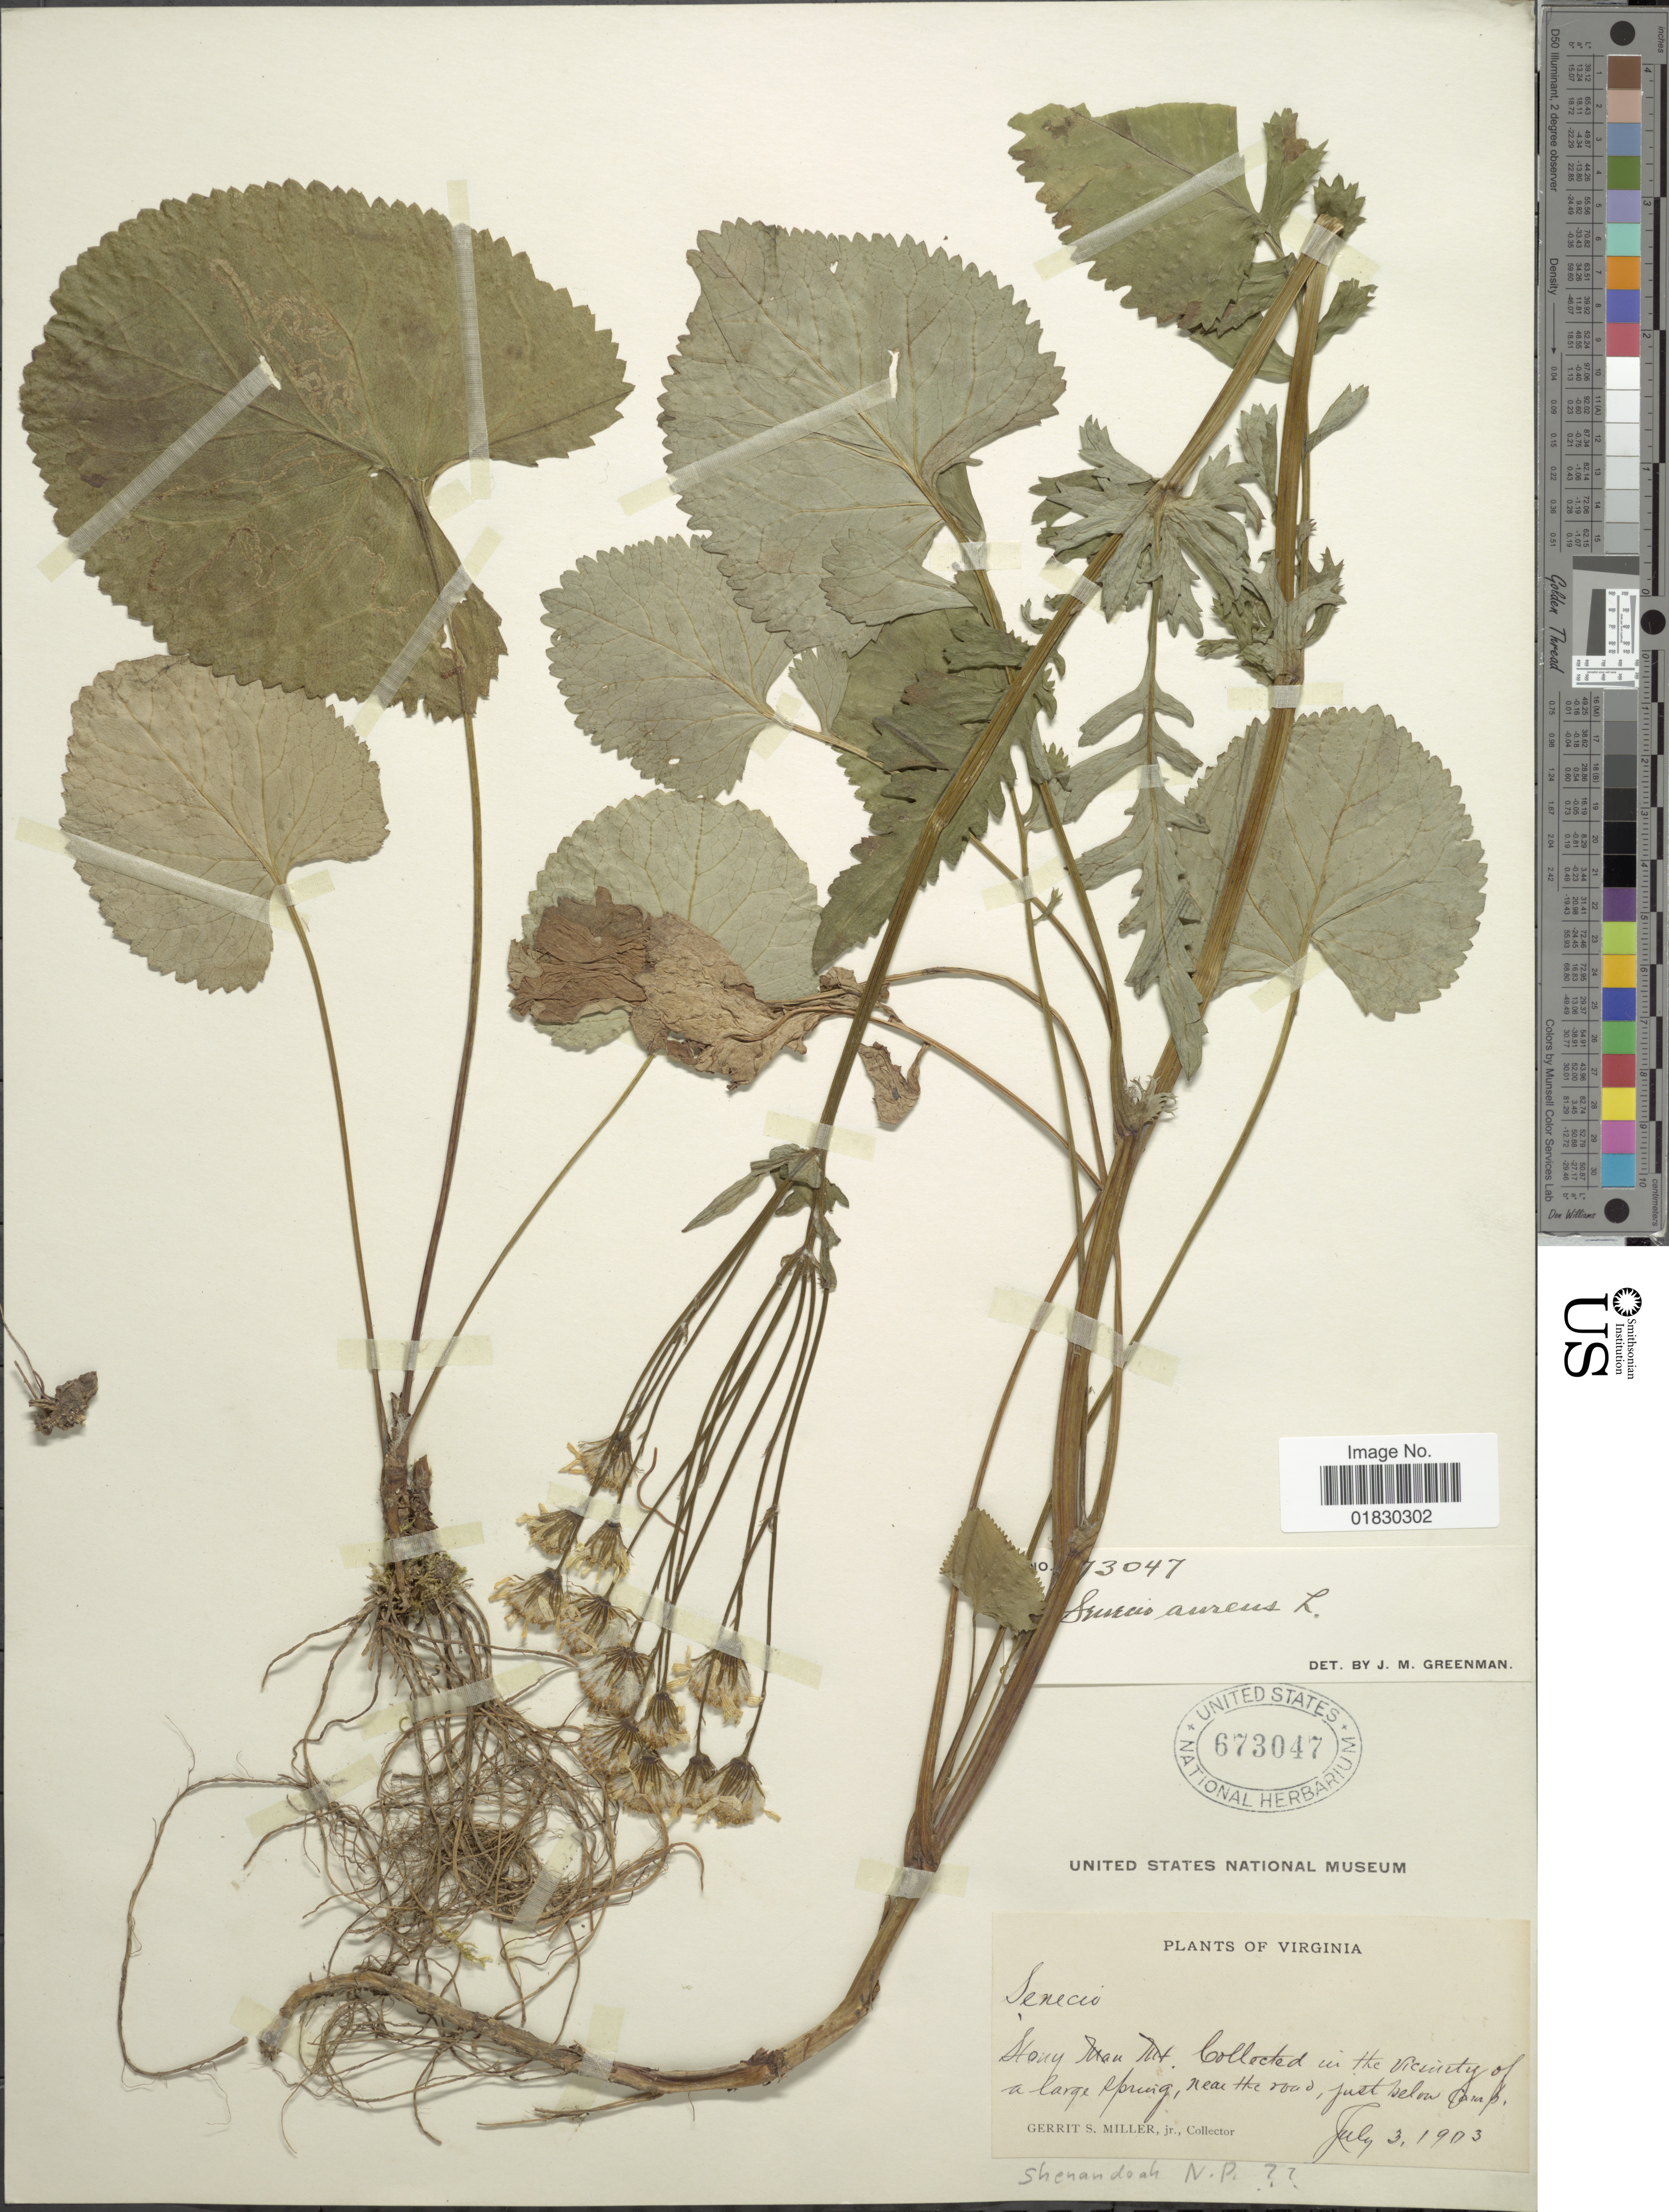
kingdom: Plantae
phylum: Tracheophyta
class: Magnoliopsida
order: Asterales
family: Asteraceae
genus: Packera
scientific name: Packera aurea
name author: (L.) Á. Löve & D. Löve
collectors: G. S. Miller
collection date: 1903-07-03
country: United States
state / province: Virginia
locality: In the vicinity of a large spring, near the road, just below camp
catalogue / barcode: US 673047